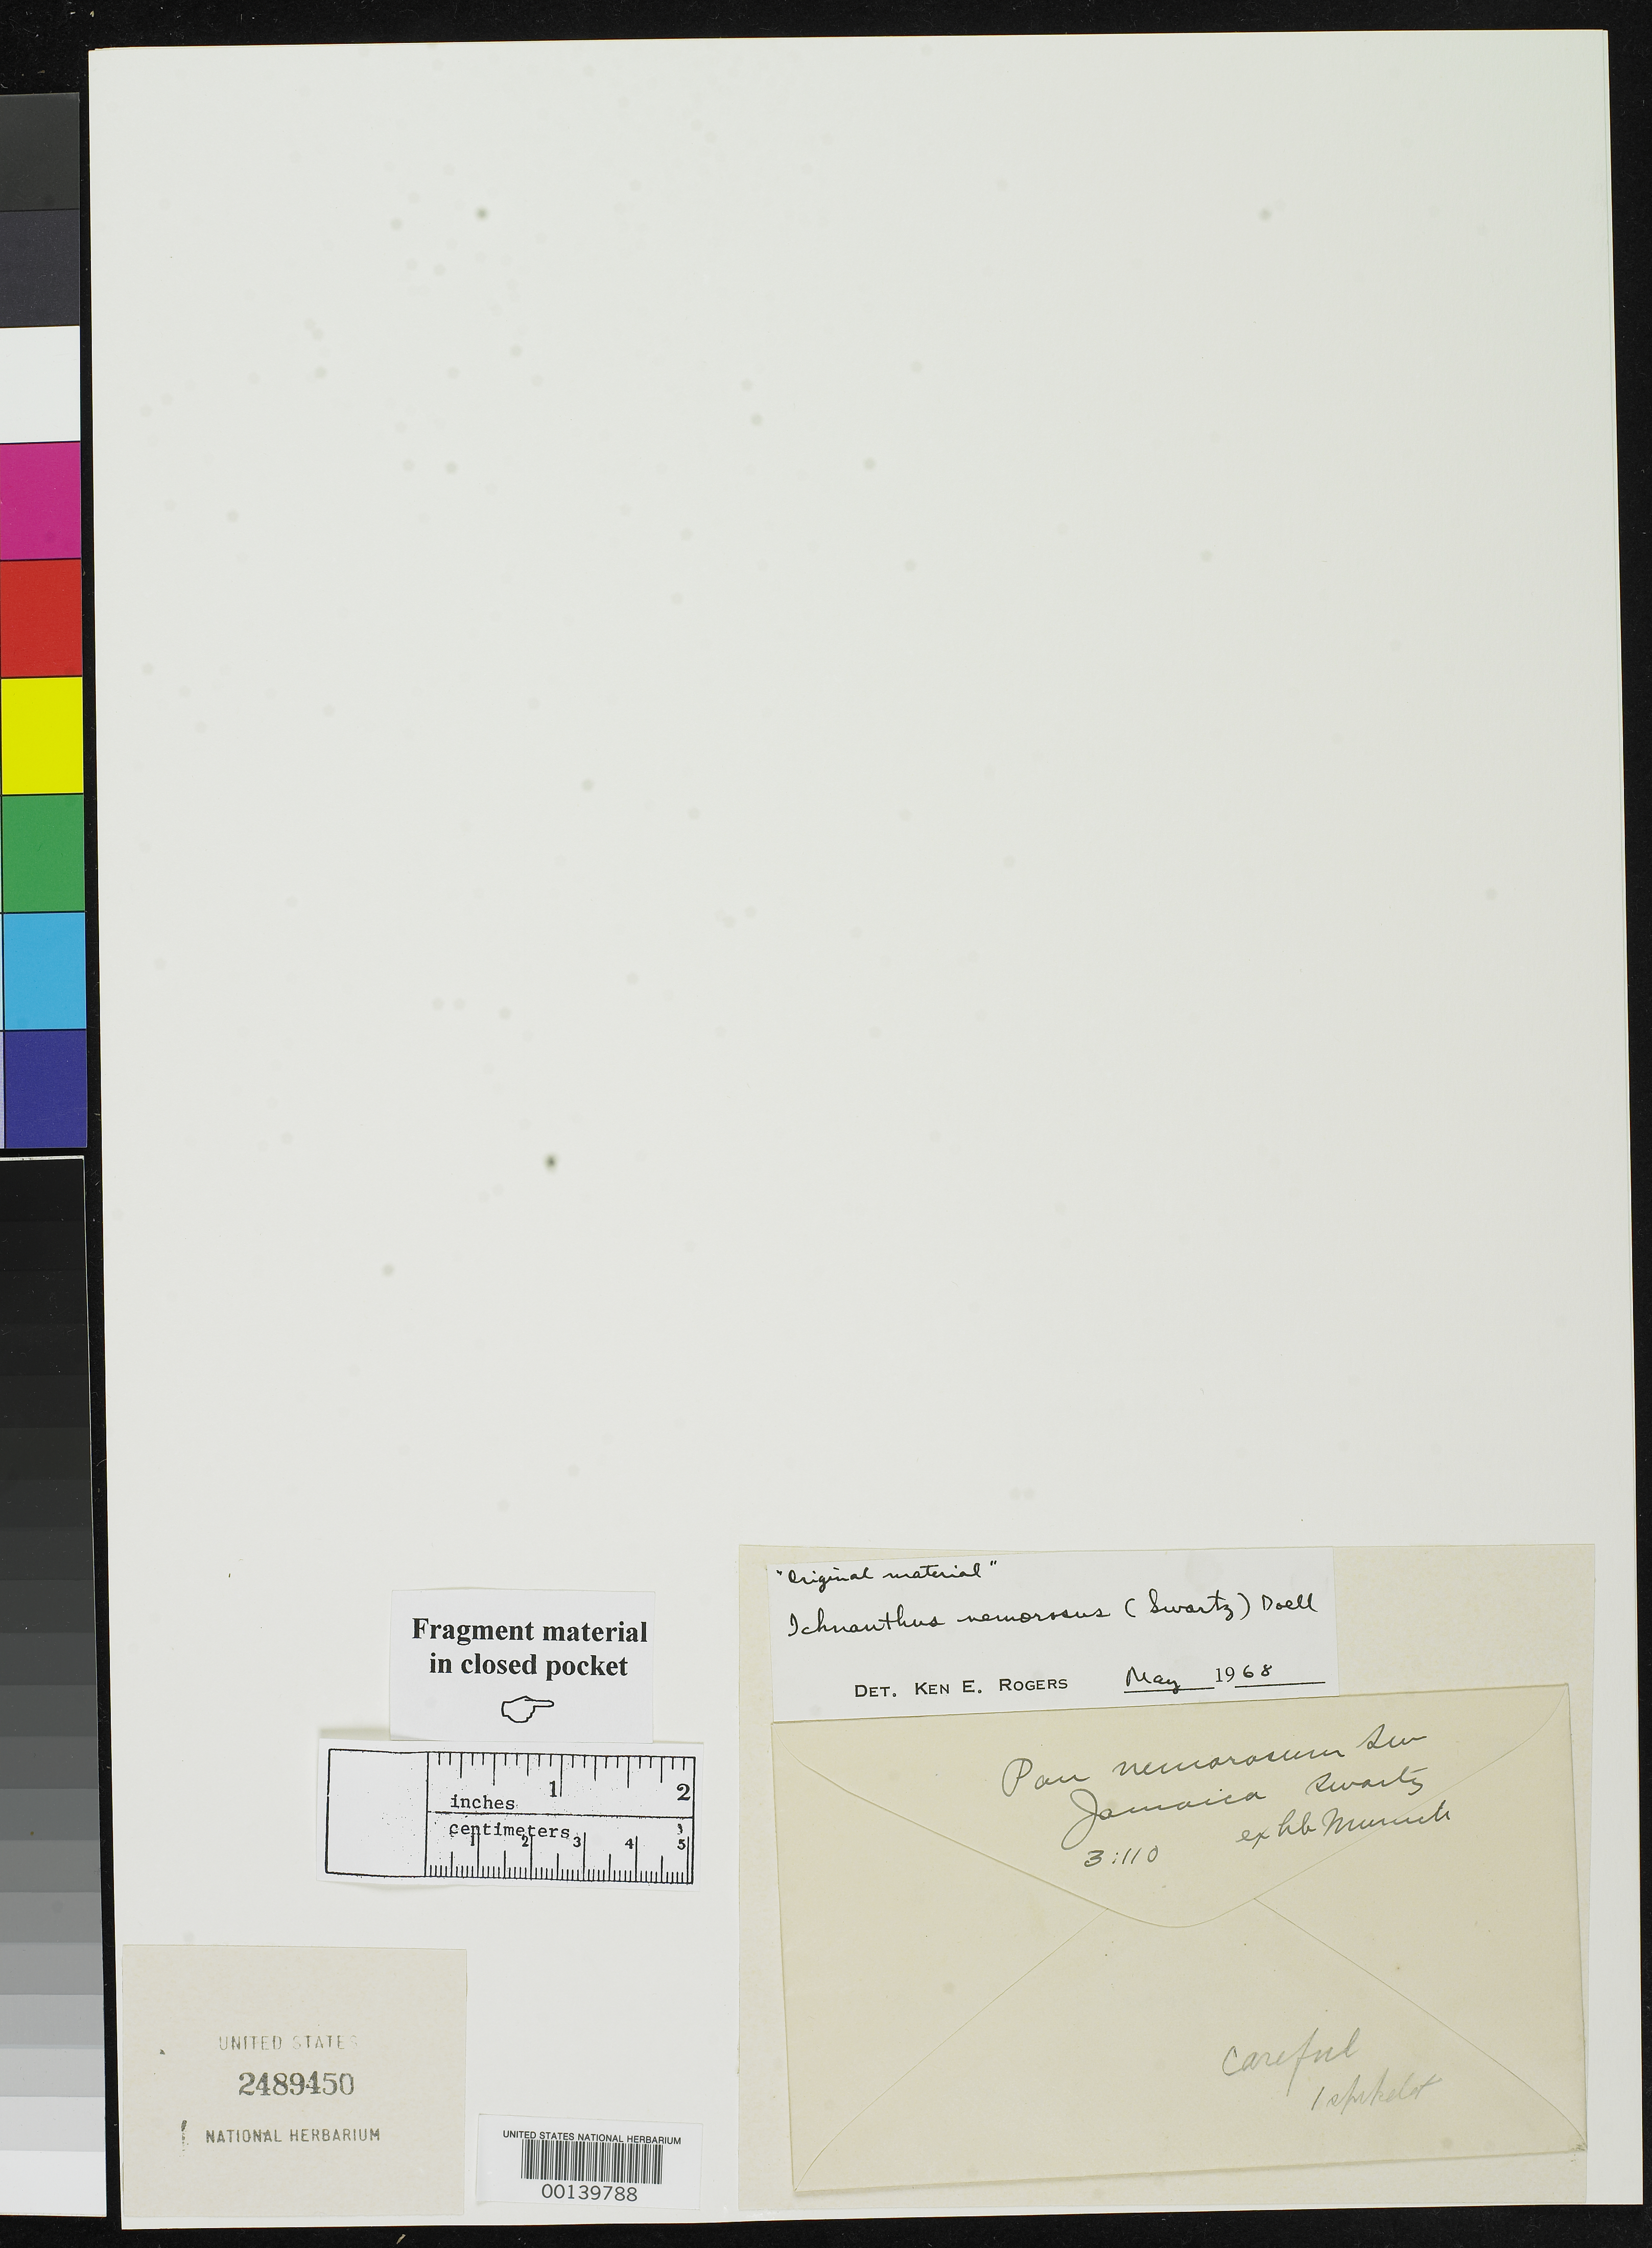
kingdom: Plantae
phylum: Tracheophyta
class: Liliopsida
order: Poales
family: Poaceae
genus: Panicum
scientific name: Panicum nemorosum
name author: Sw.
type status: Type Fragment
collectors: O. P. Swartz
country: Jamaica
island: Greater Antilles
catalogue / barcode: US 2489450